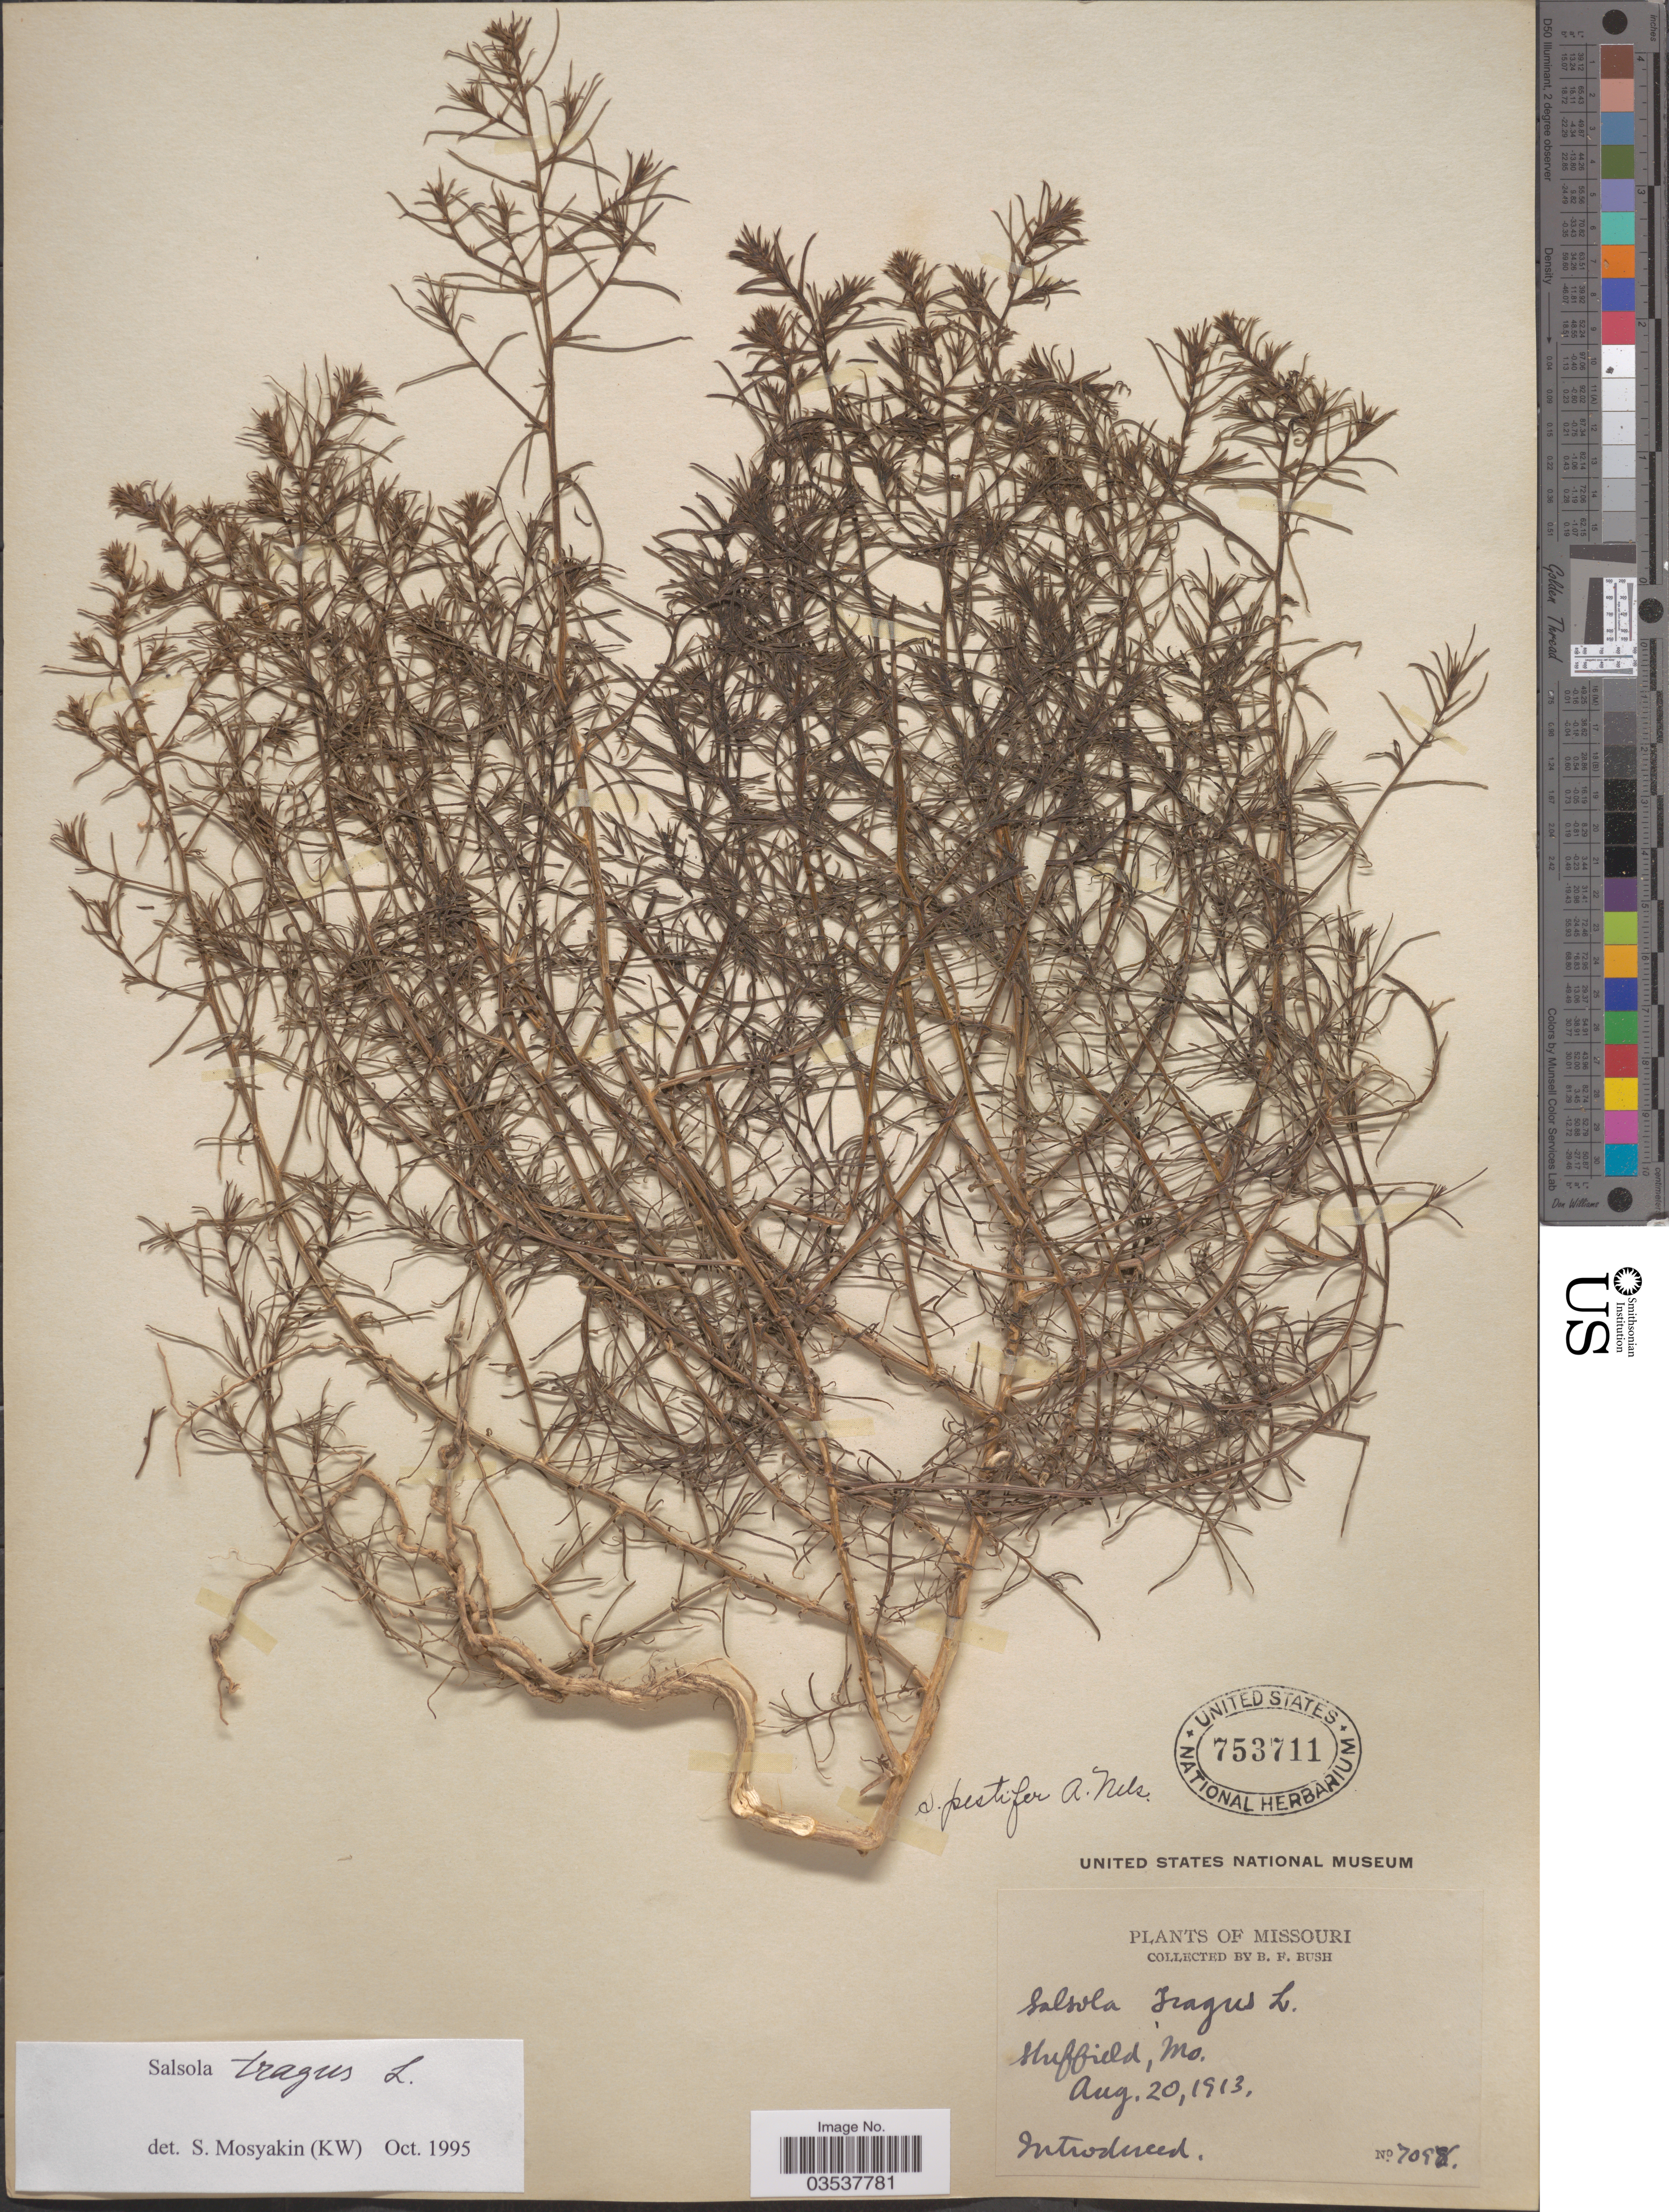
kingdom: Plantae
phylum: Tracheophyta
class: Magnoliopsida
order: Caryophyllales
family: Amaranthaceae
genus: Salsola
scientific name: Salsola pestifer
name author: A. Nelson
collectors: B. F. Bush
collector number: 7098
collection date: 1913-08-20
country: United States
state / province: Missouri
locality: Sheffield.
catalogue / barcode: US 753711